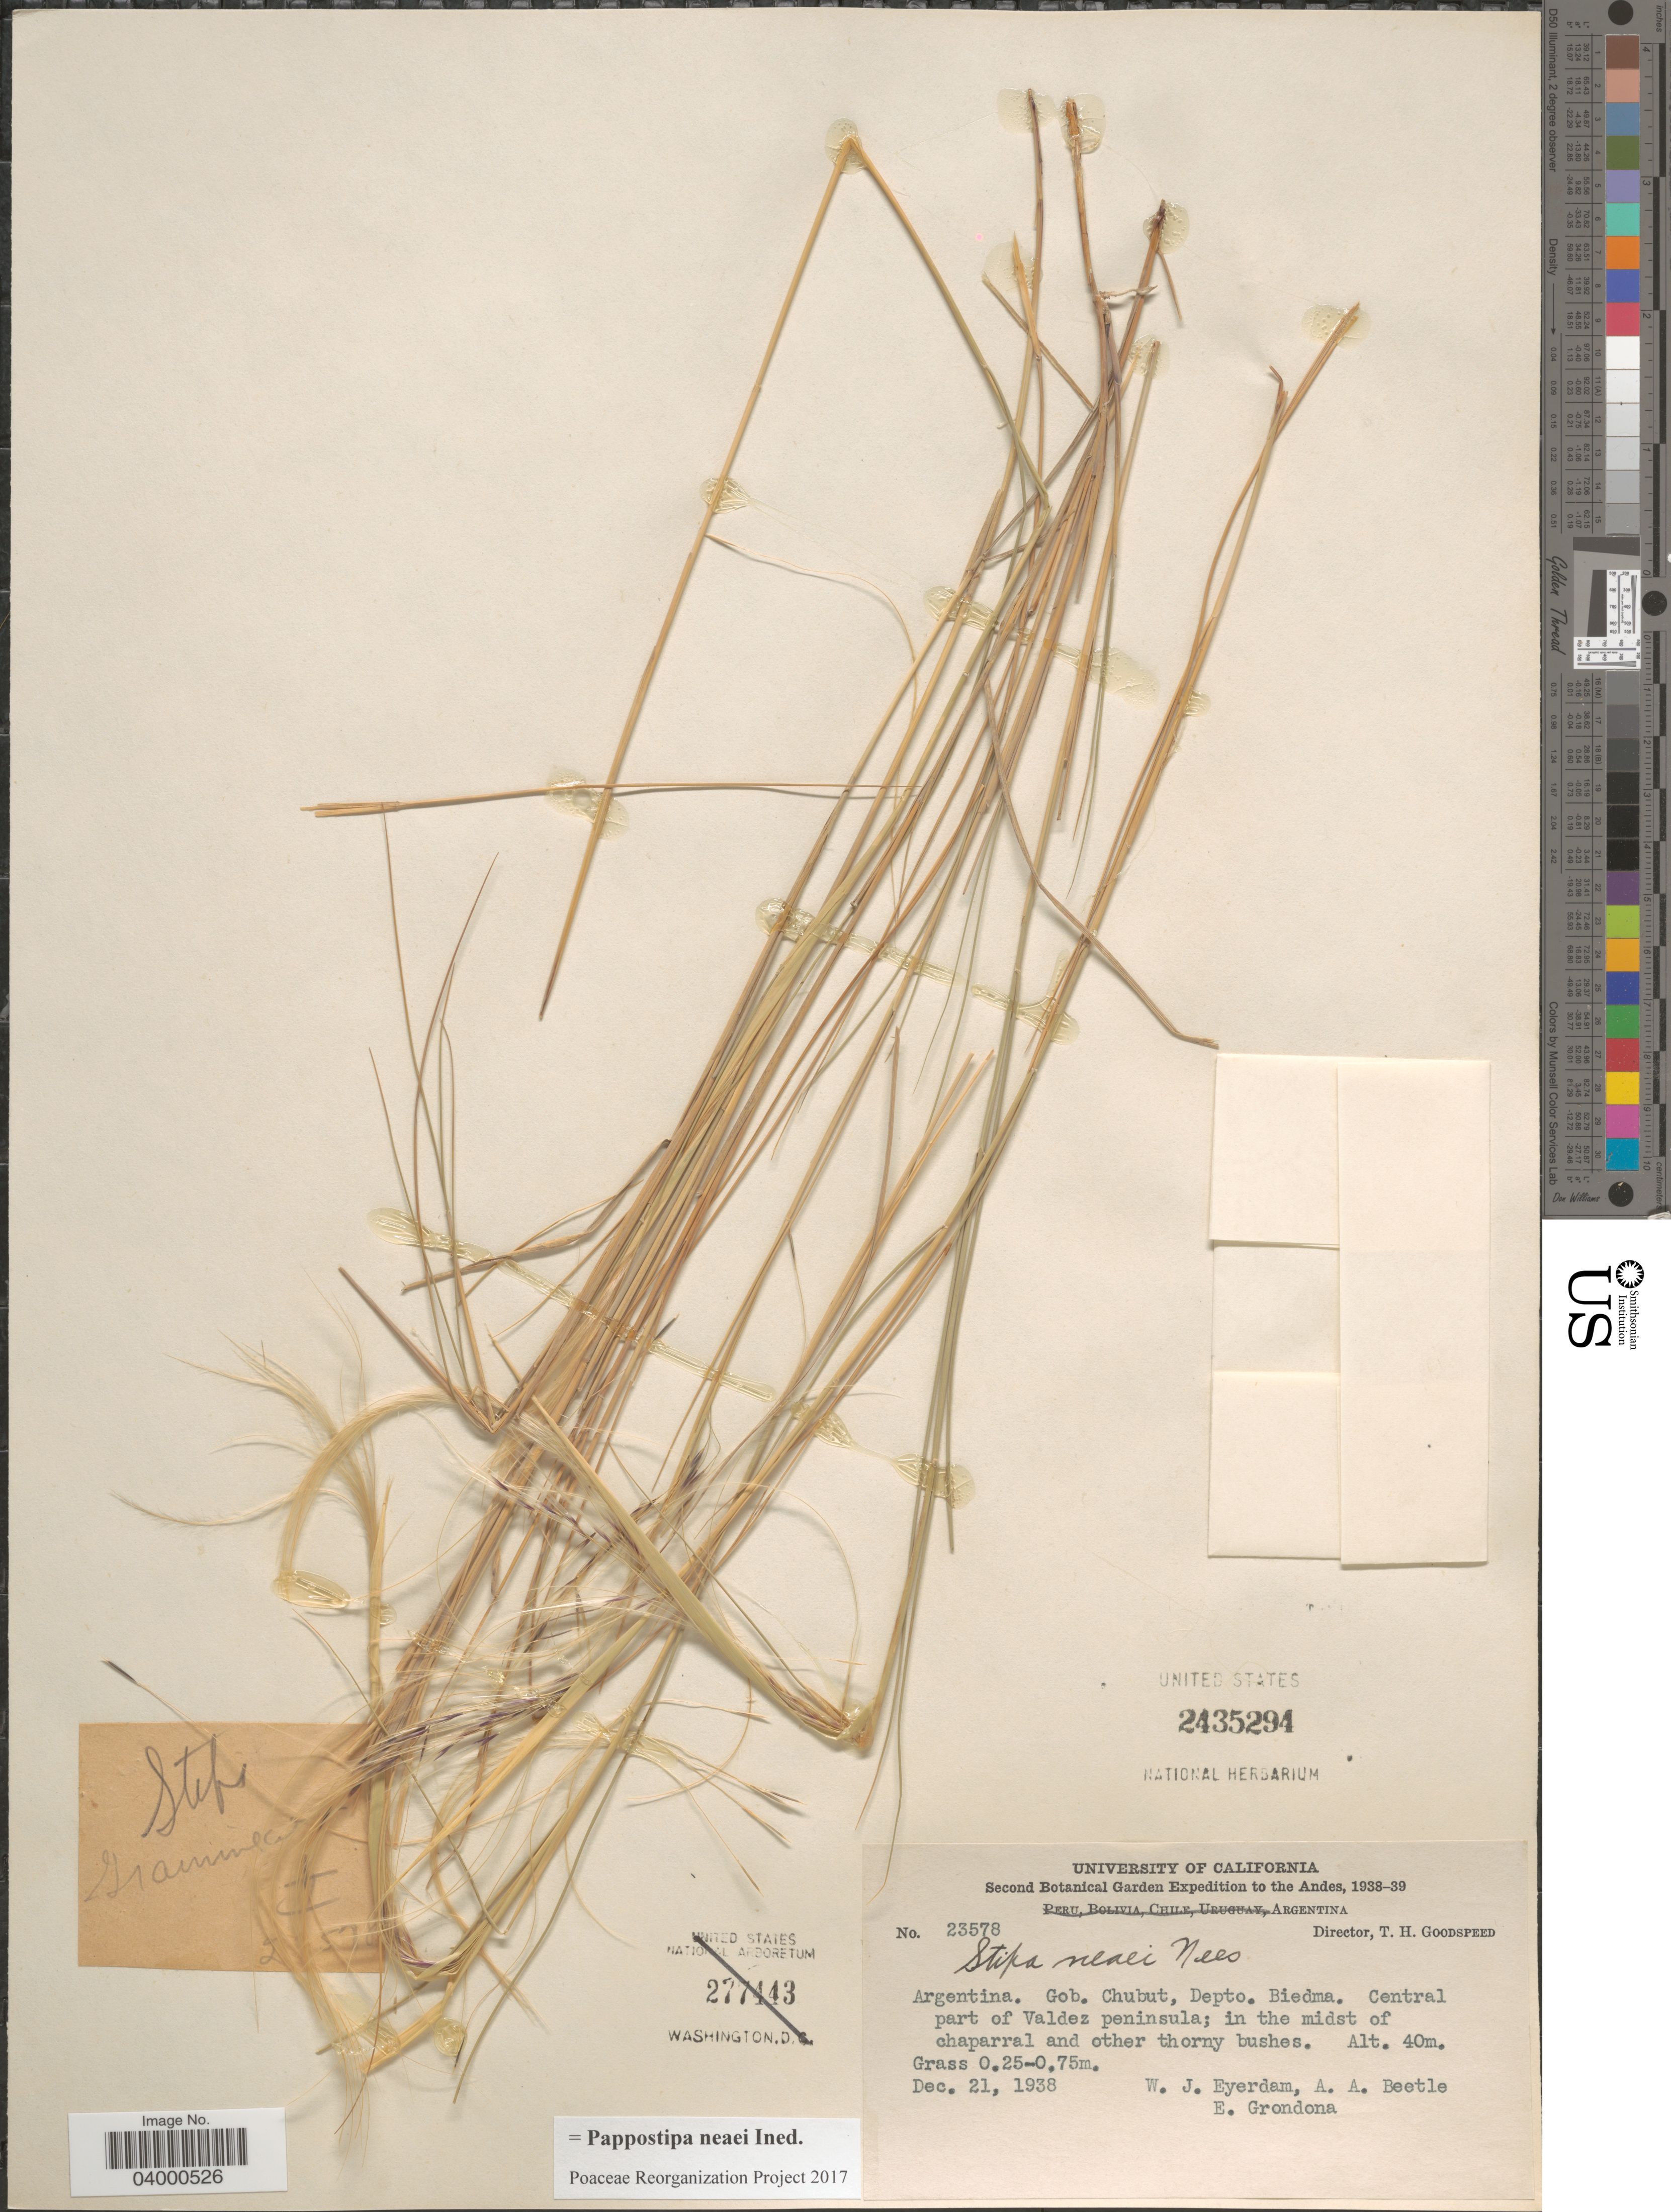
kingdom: Plantae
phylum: Tracheophyta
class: Liliopsida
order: Poales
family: Poaceae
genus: Pappostipa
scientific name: Pappostipa neaei ined.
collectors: W. J. Eyerdam, A. A. Beetle & E. Grondona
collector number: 23578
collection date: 1938-12-21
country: Argentina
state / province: Chubut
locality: Andes. Gob. Chubut, Depto.Biedma. Central part of Valdez peninsula.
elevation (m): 40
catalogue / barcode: US 2435294